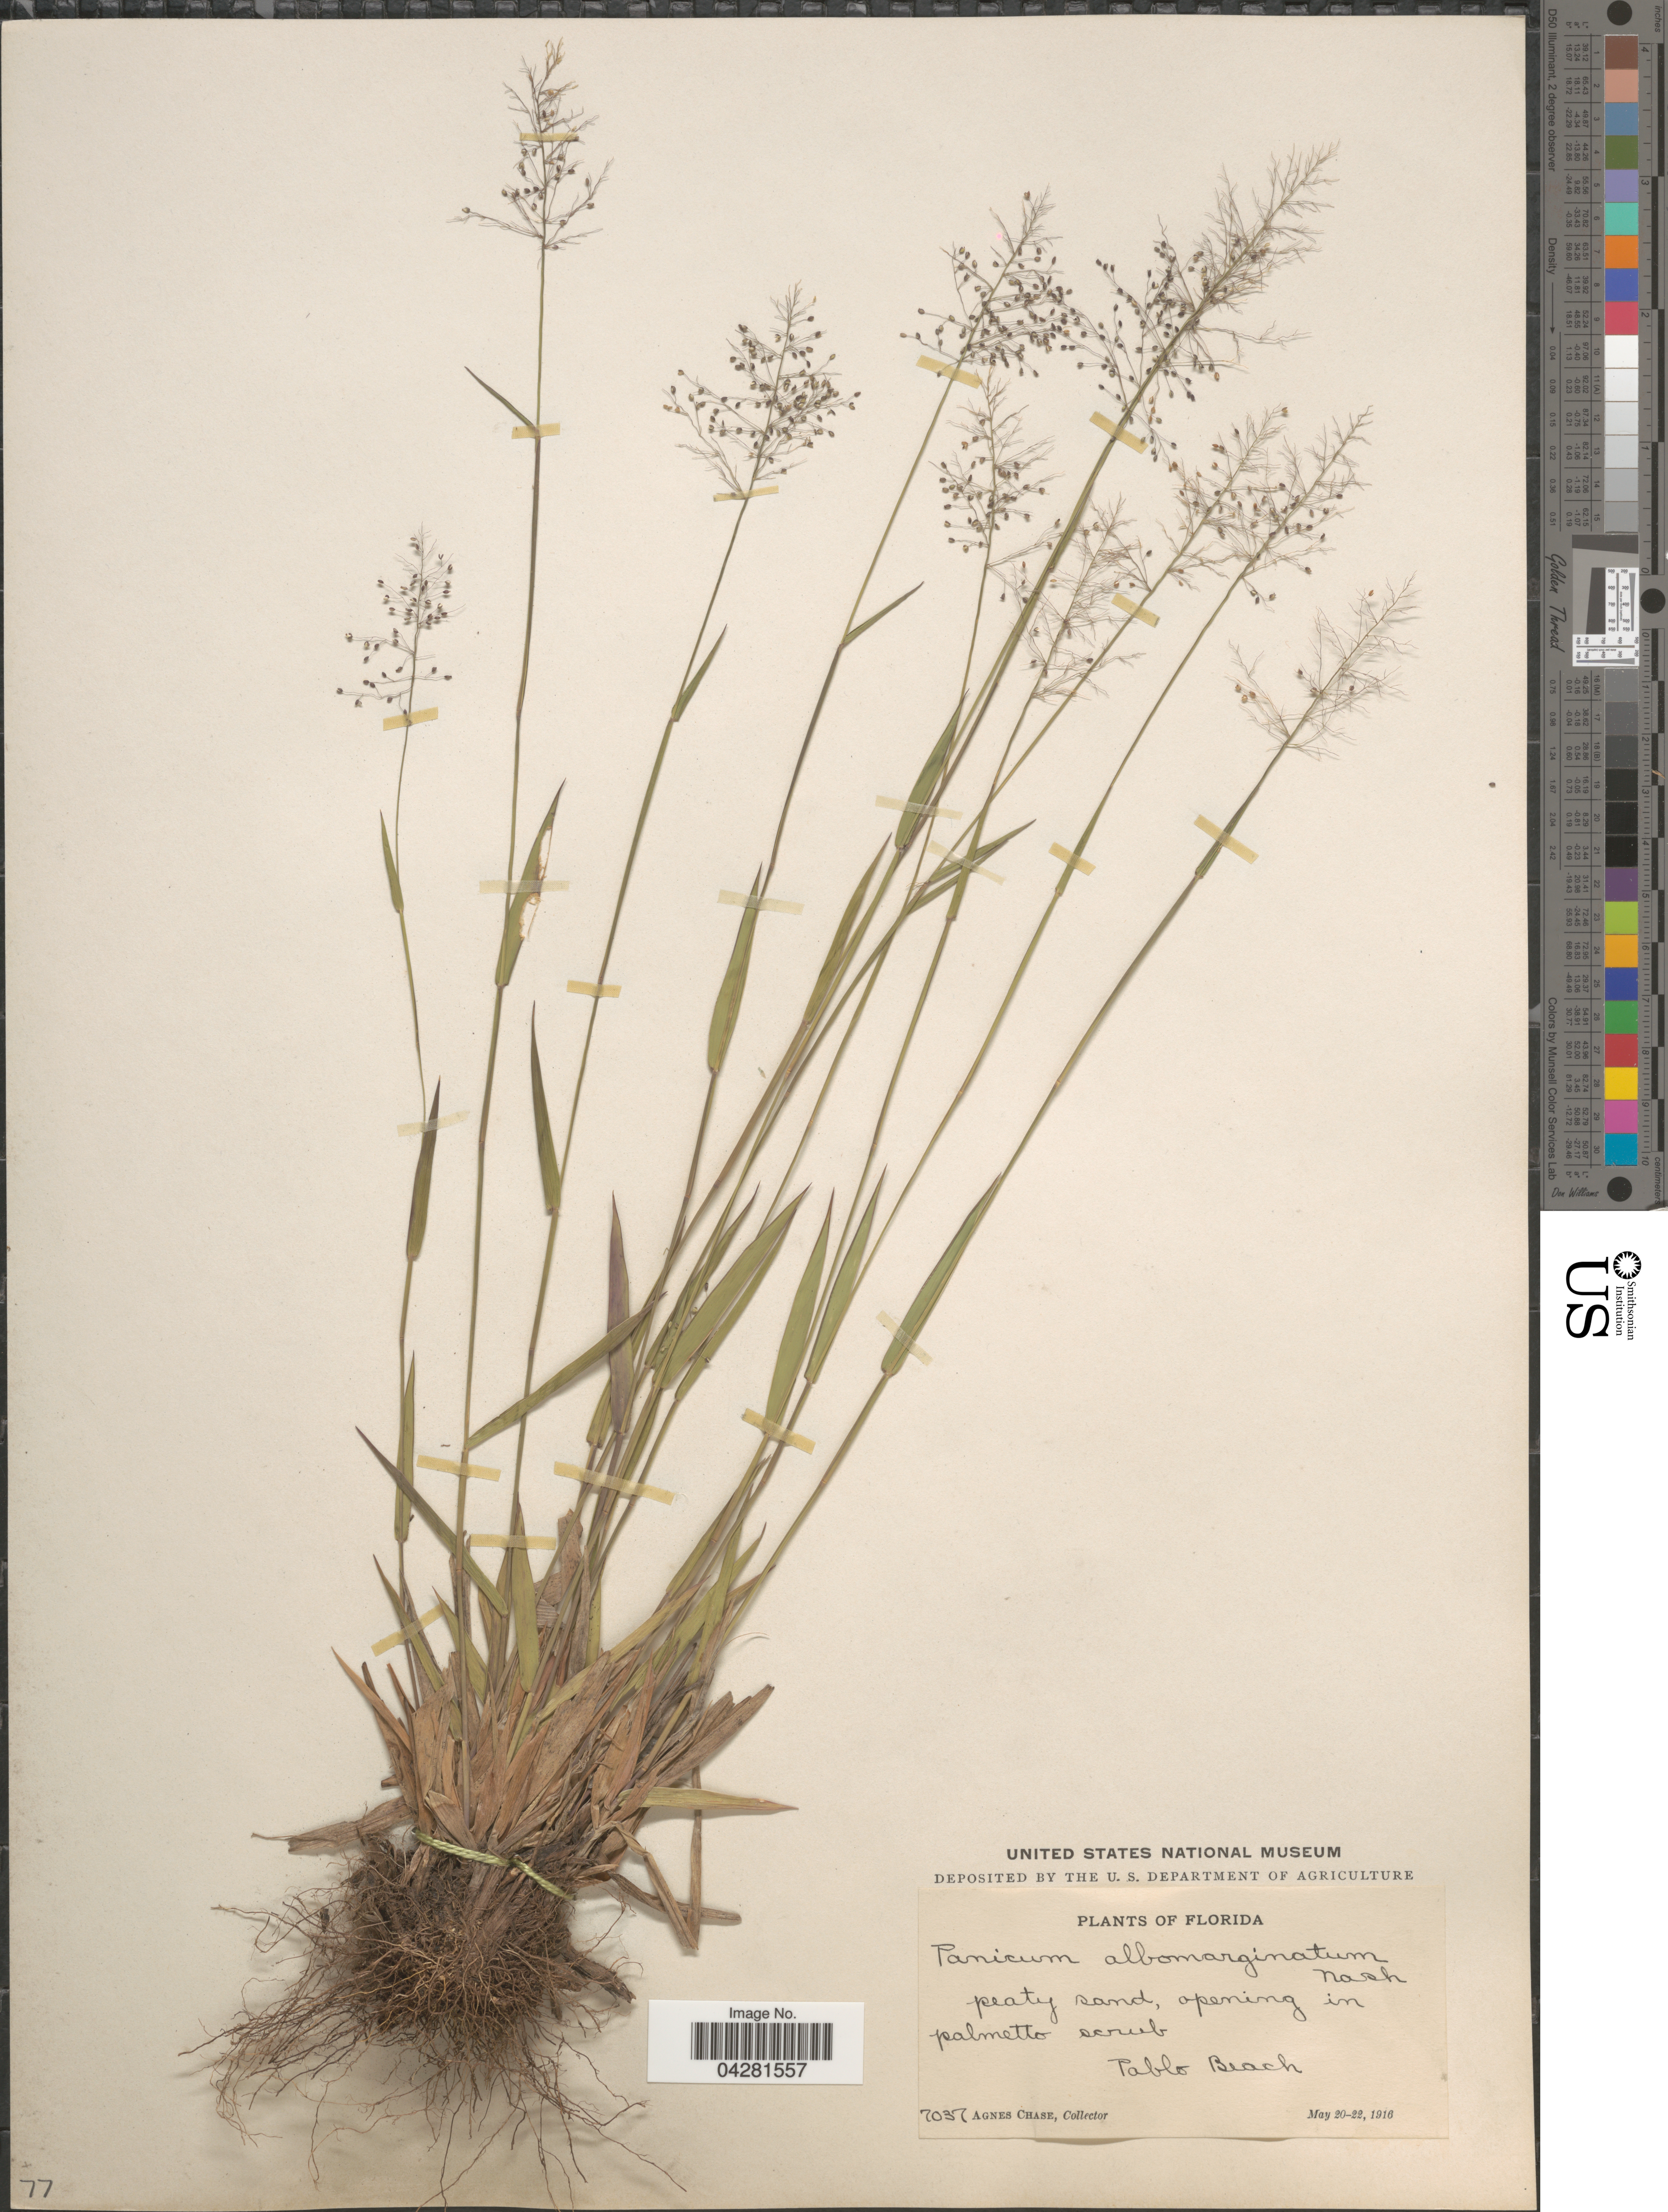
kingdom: Plantae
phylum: Tracheophyta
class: Liliopsida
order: Poales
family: Poaceae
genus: Dichanthelium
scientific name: Dichanthelium dichotomum var. unciphyllum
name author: (Trin.) Davidse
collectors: A. Chase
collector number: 7037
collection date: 1916-05-20/1916-05-22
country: United States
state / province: Florida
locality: Peaty sand, opening in palmetto scrub. Tablo Beach.